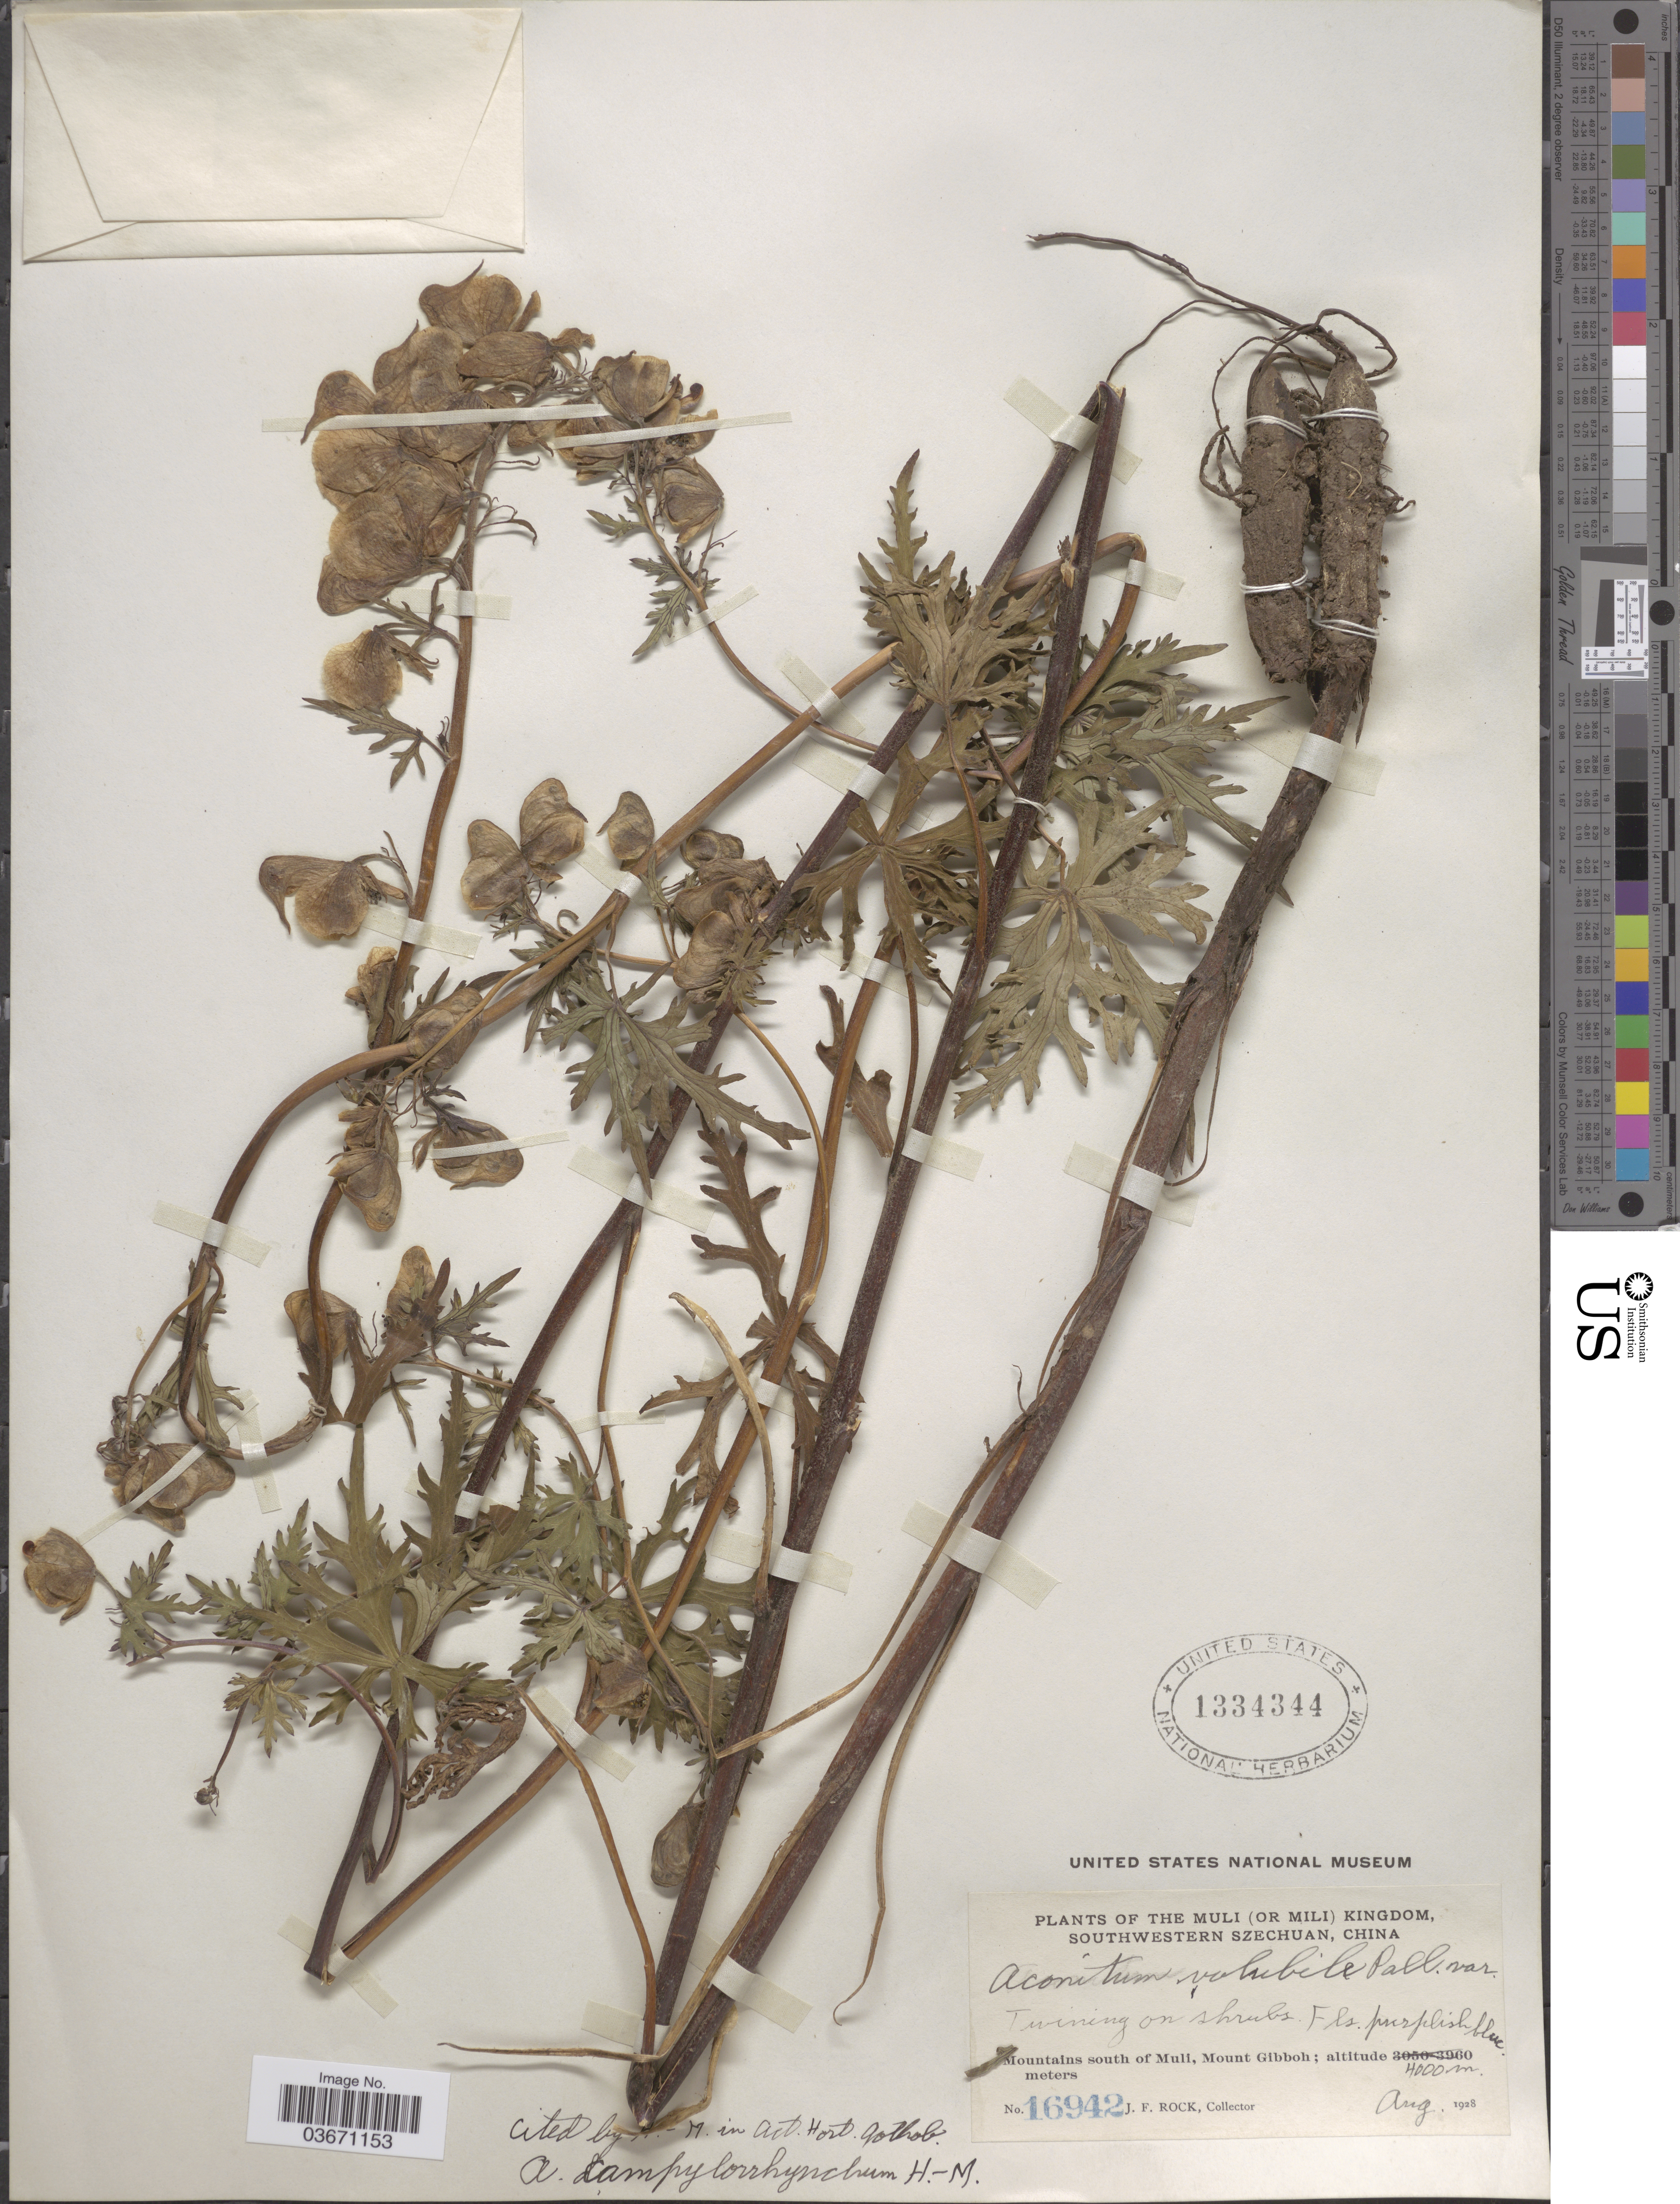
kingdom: Plantae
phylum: Tracheophyta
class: Magnoliopsida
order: Ranunculales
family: Ranunculaceae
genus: Aconitum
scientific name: Aconitum campylorrhynchum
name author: Hand.-Mazz.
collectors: J. Rock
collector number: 16942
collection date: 1928-08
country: China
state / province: Sichuan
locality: The Muli (or Mili) Kingdom, Southwestern Szechuan. Mountains south of Muli, Mount Gibboh.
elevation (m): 4000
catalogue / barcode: US 1334344